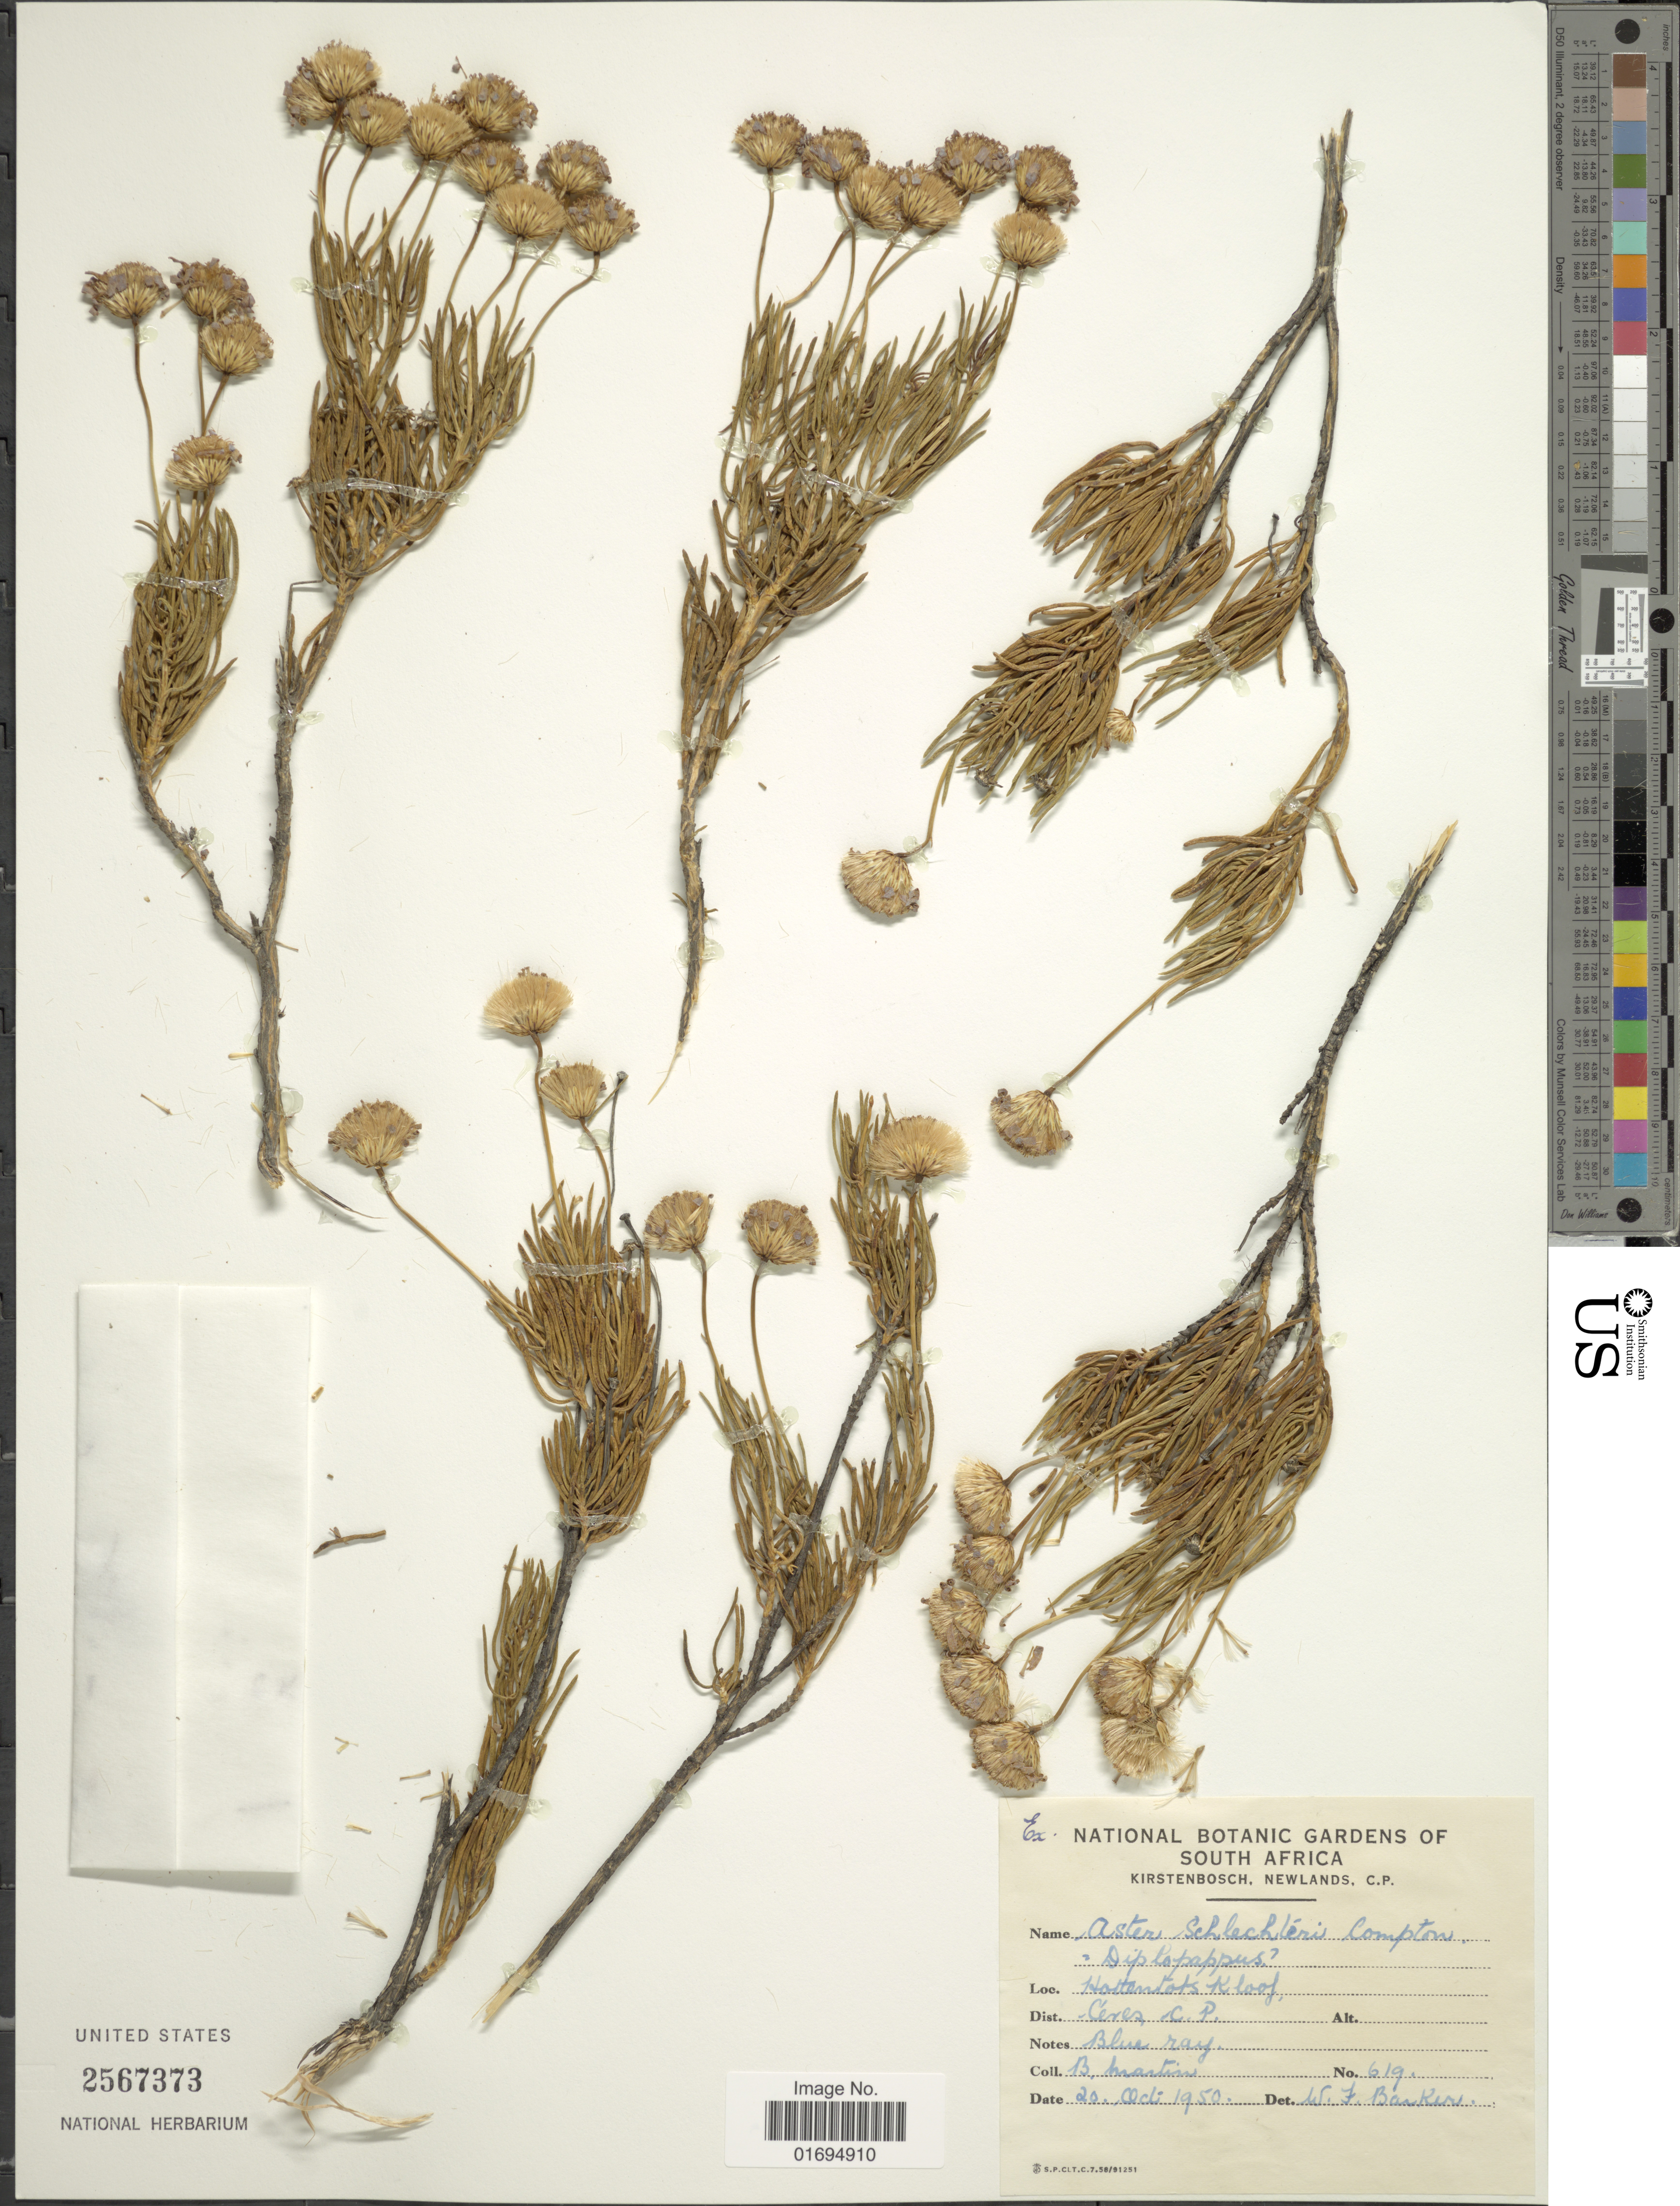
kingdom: Plantae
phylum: Tracheophyta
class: Magnoliopsida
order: Asterales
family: Asteraceae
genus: Felicia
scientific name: Felicia filifolia subsp. schlechteri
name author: (Compton) Grau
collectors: B. Martin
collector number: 619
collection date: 1950-10-20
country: South Africa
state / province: Western Cape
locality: Ceres, C. P.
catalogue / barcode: US 2567373